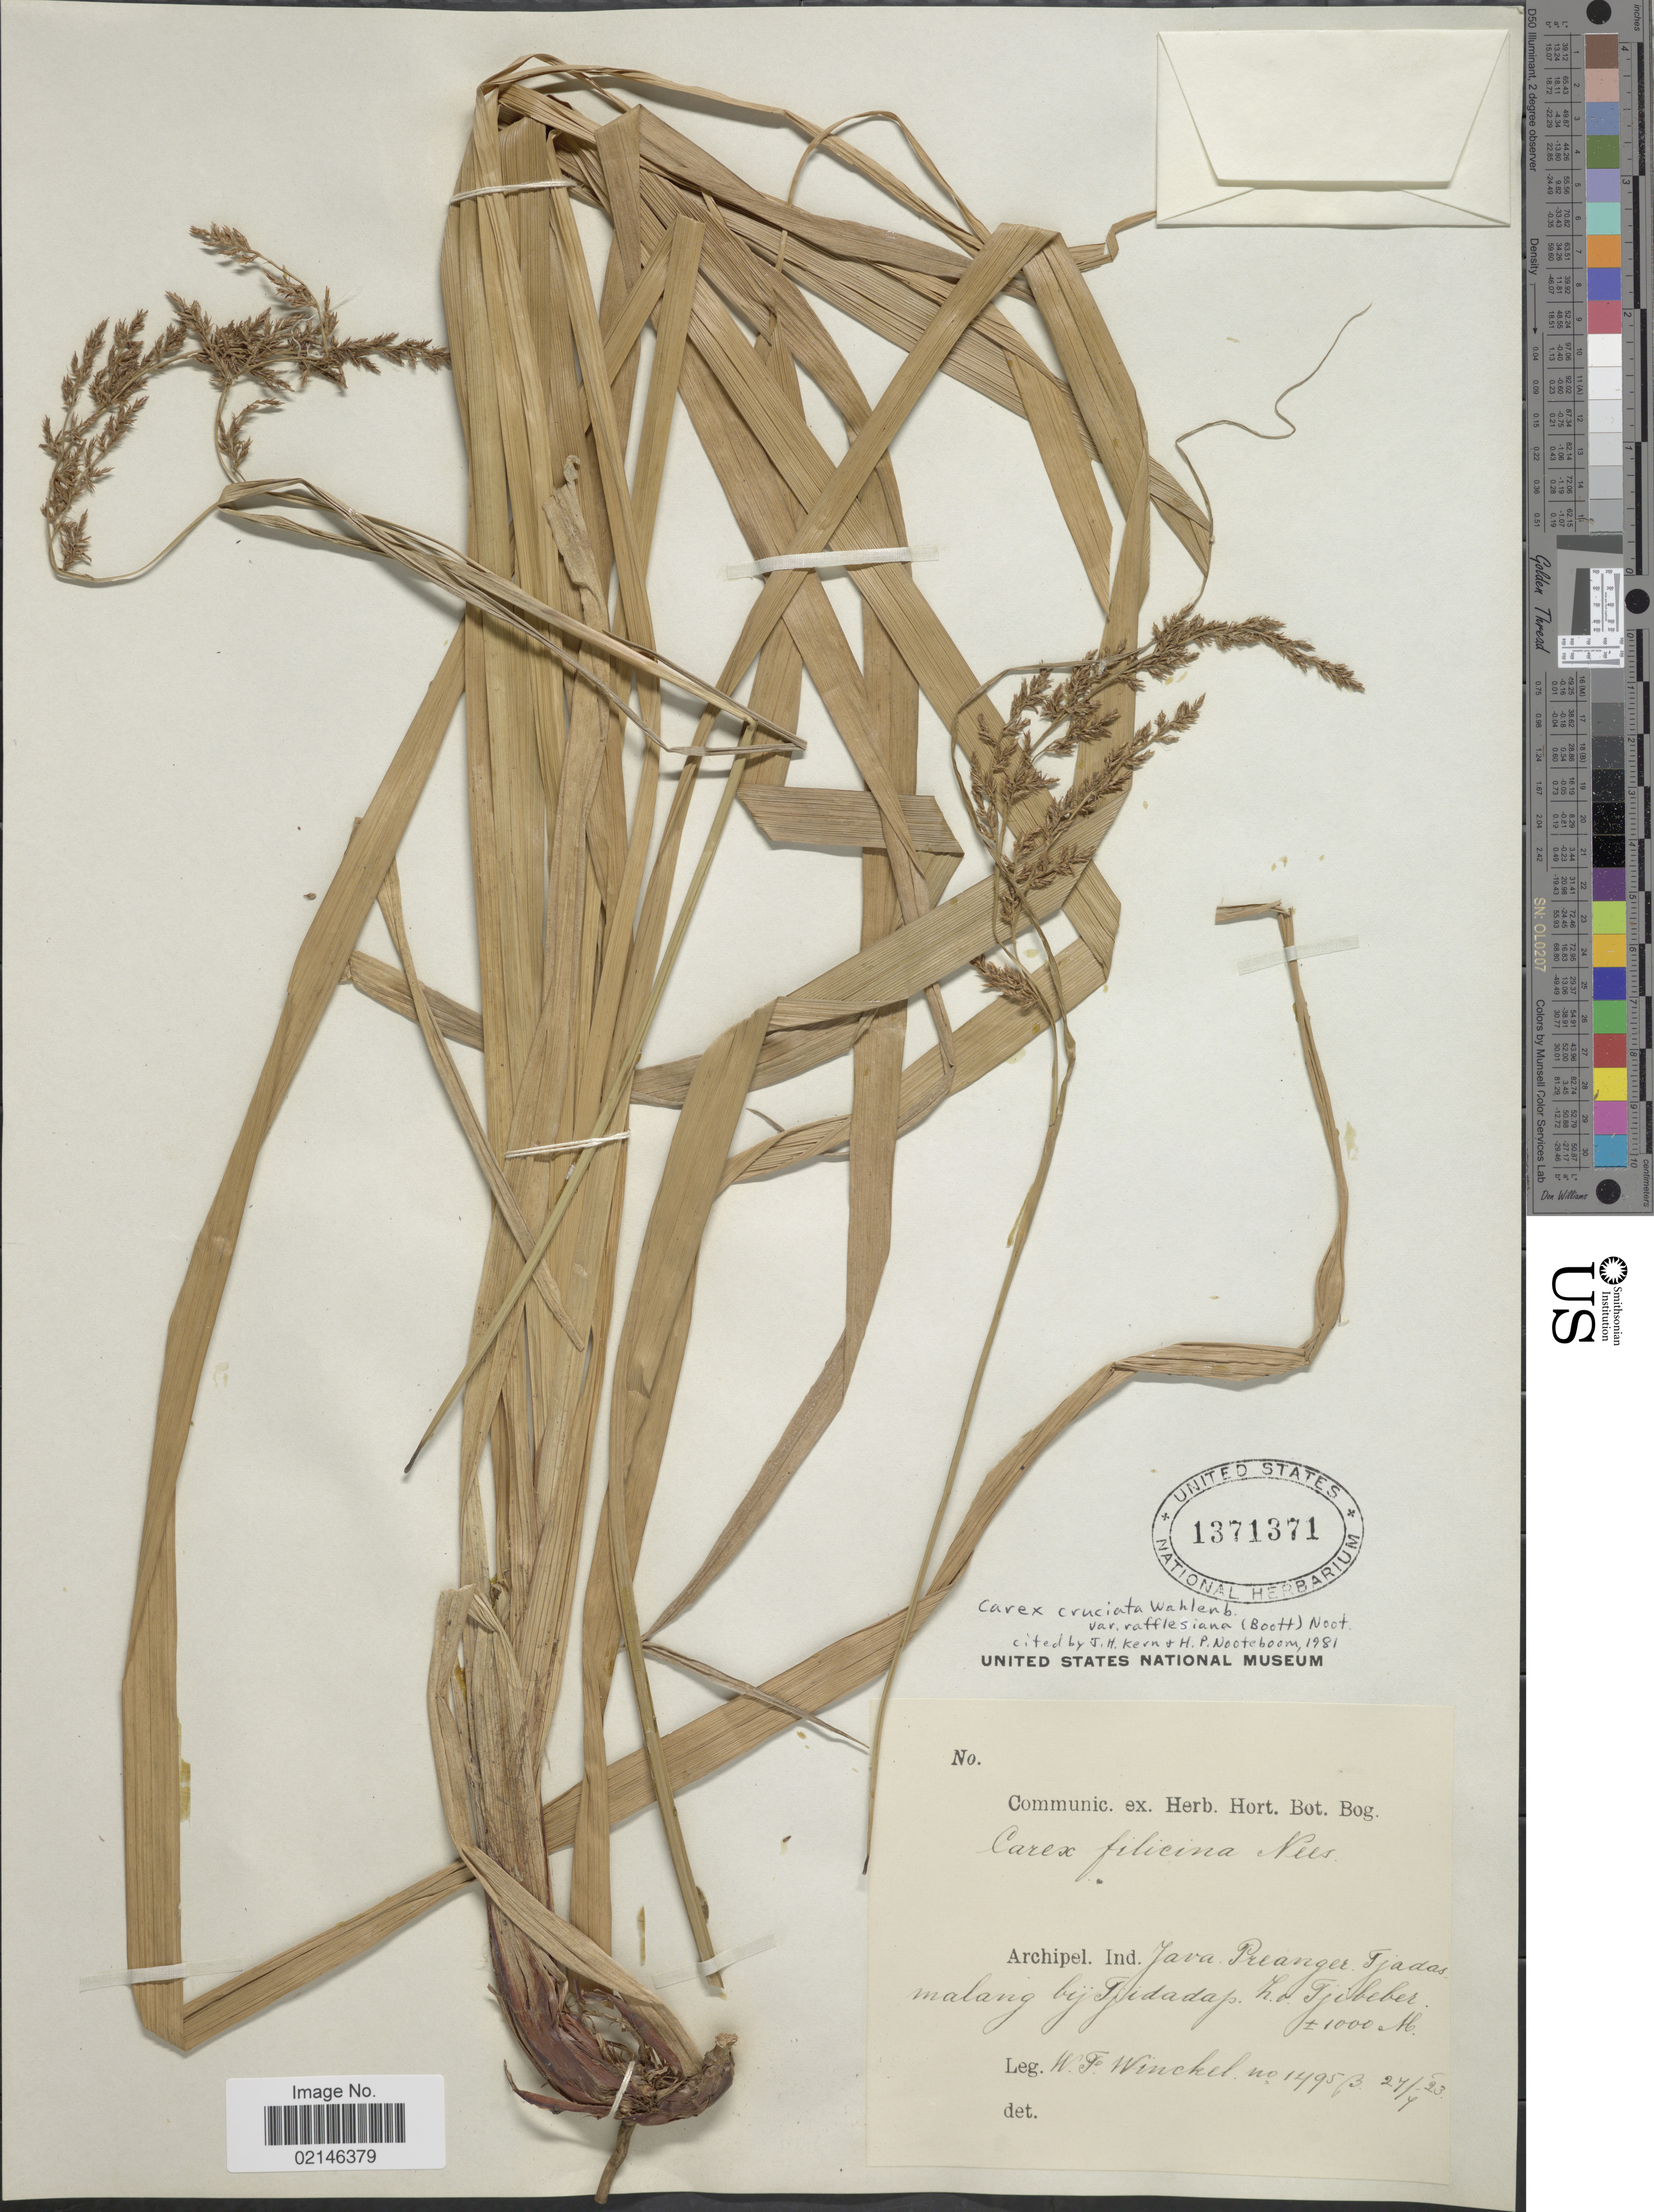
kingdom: Plantae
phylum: Tracheophyta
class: Liliopsida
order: Poales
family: Cyperaceae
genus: Carex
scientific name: Carex rafflesiana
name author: Boott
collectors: W. Winckel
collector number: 1495B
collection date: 1923-07-27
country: Indonesia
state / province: Java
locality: Archipel. Ind. Java Preanger. Tjadas malang bij Tjidadap L. v. Tjibeber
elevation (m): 1000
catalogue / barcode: US 1371371